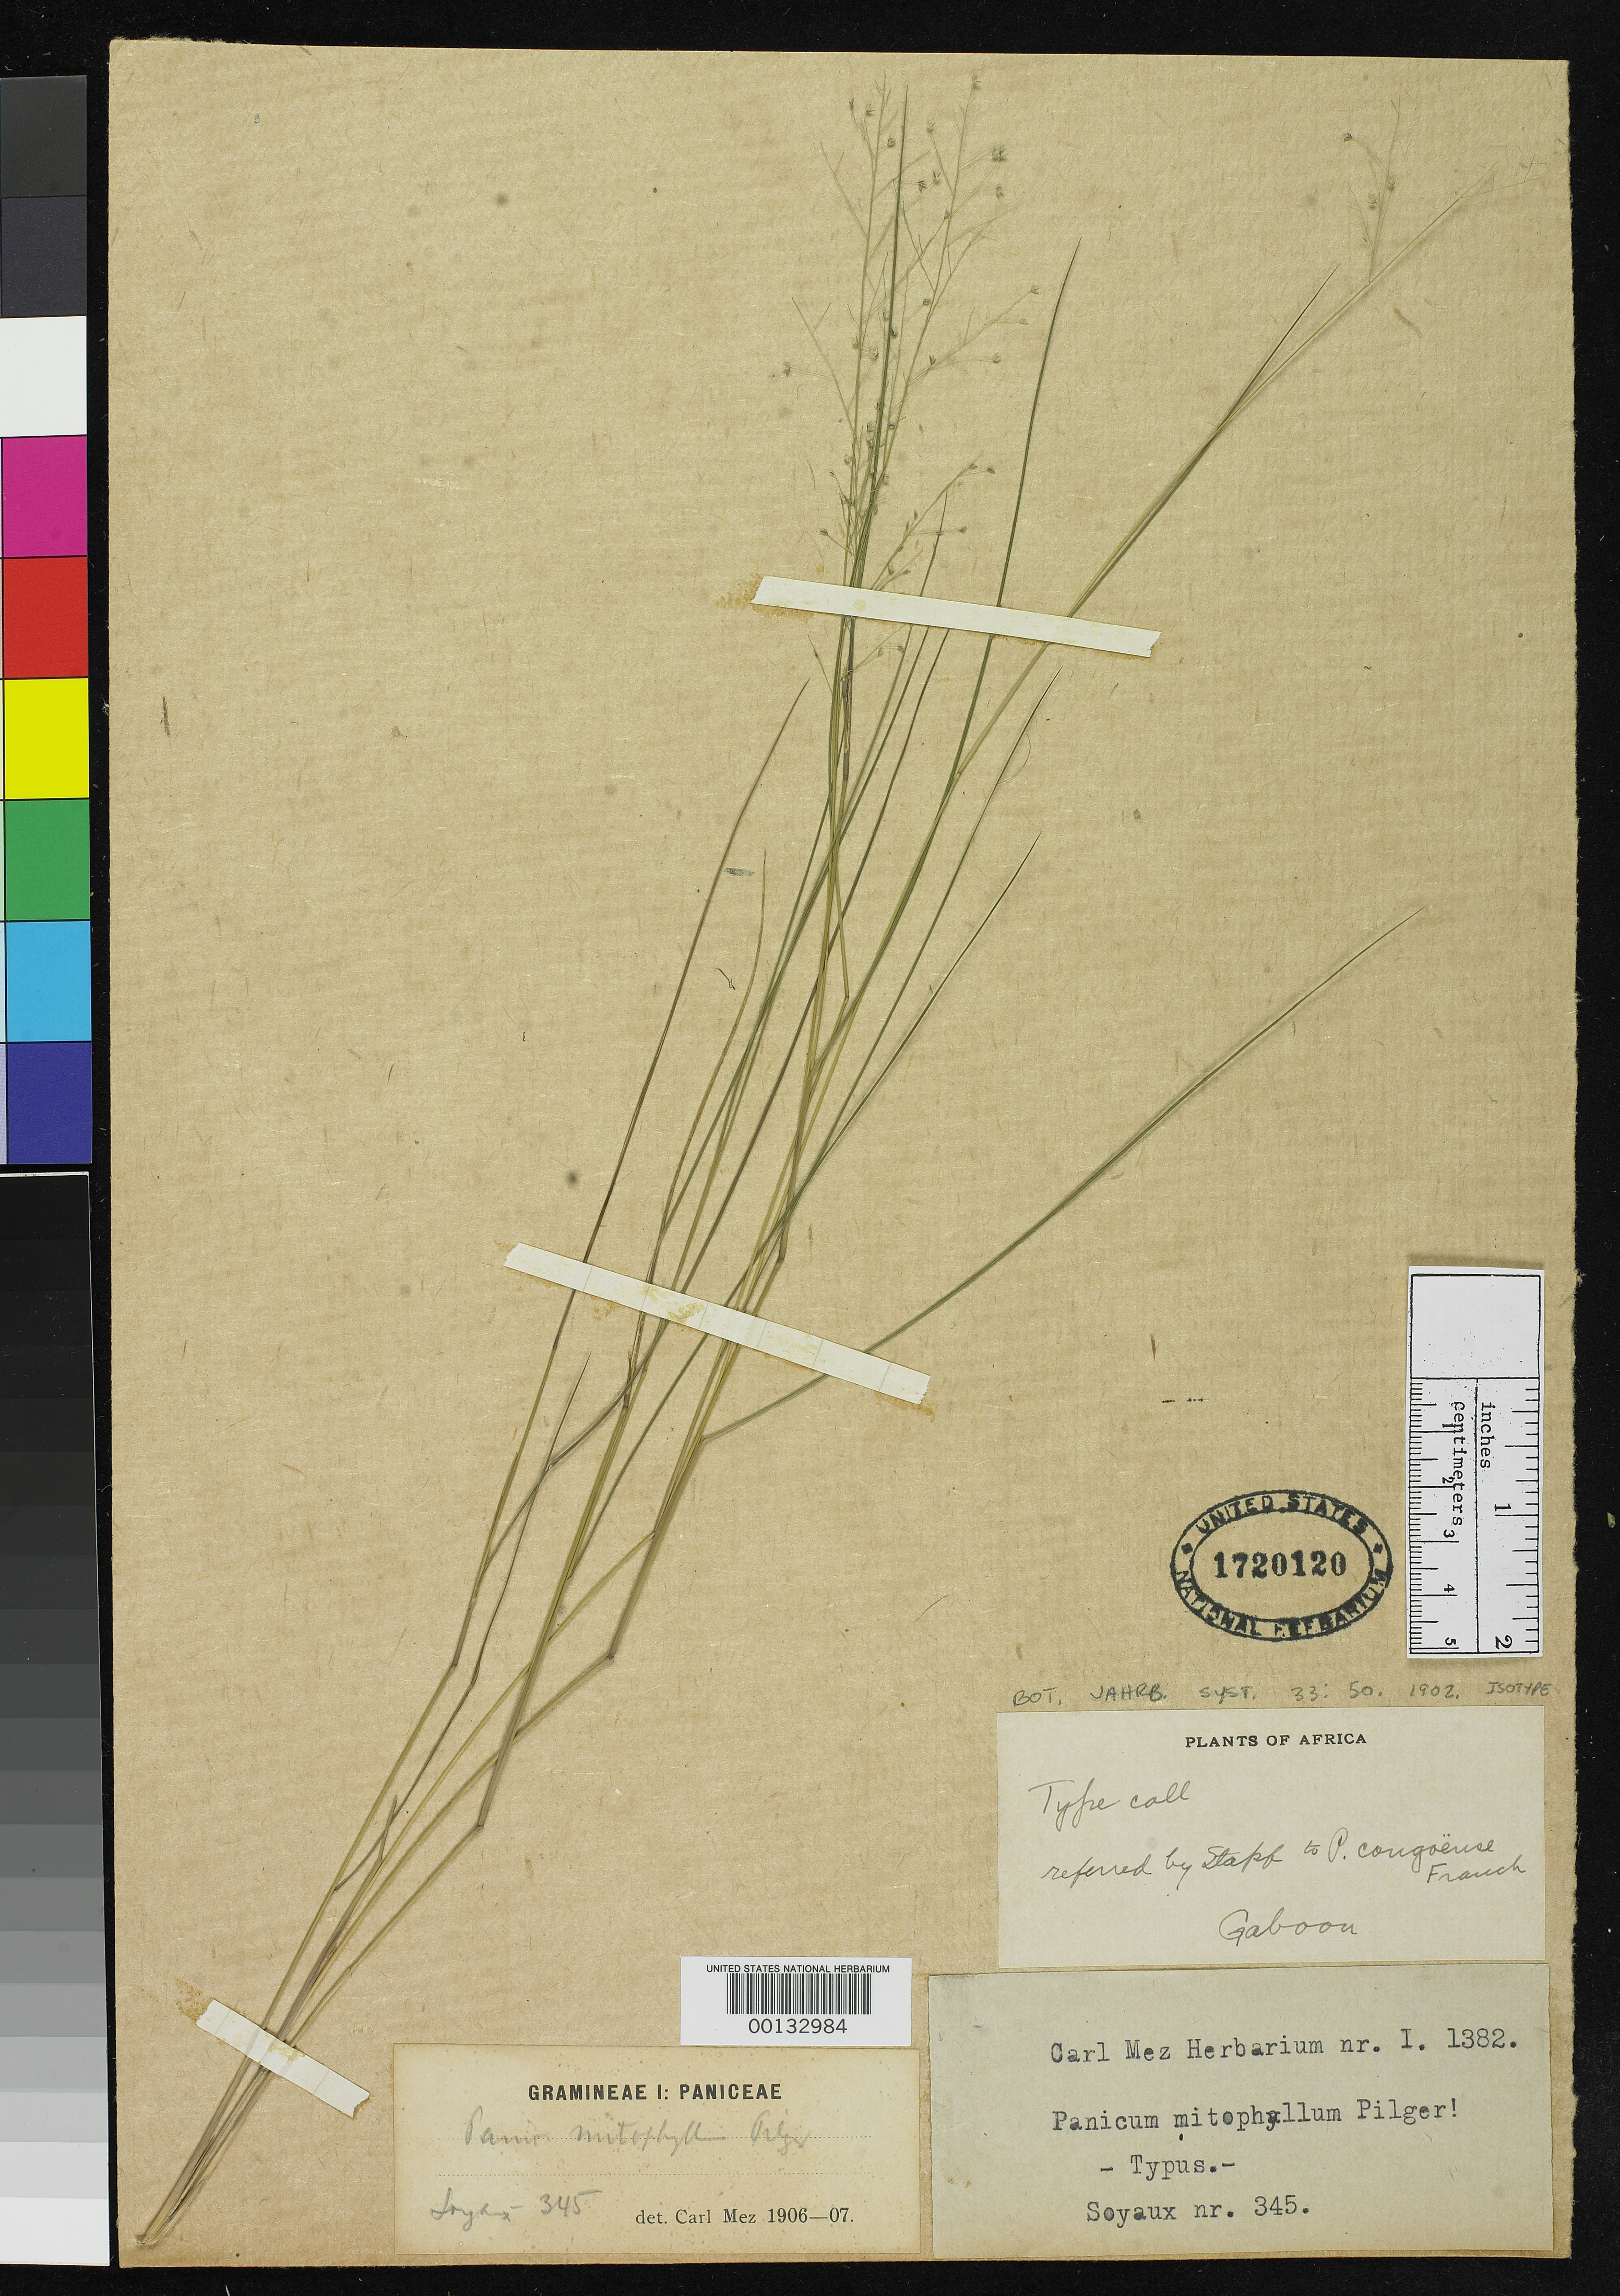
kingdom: Plantae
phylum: Tracheophyta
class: Liliopsida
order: Poales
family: Poaceae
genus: Panicum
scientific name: Panicum mitophyllum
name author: Pilg.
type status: Isotype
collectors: H. Soyaux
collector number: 345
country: Gabon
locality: Niedergrassteppe, Sibange Farm.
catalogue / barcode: US 1720120